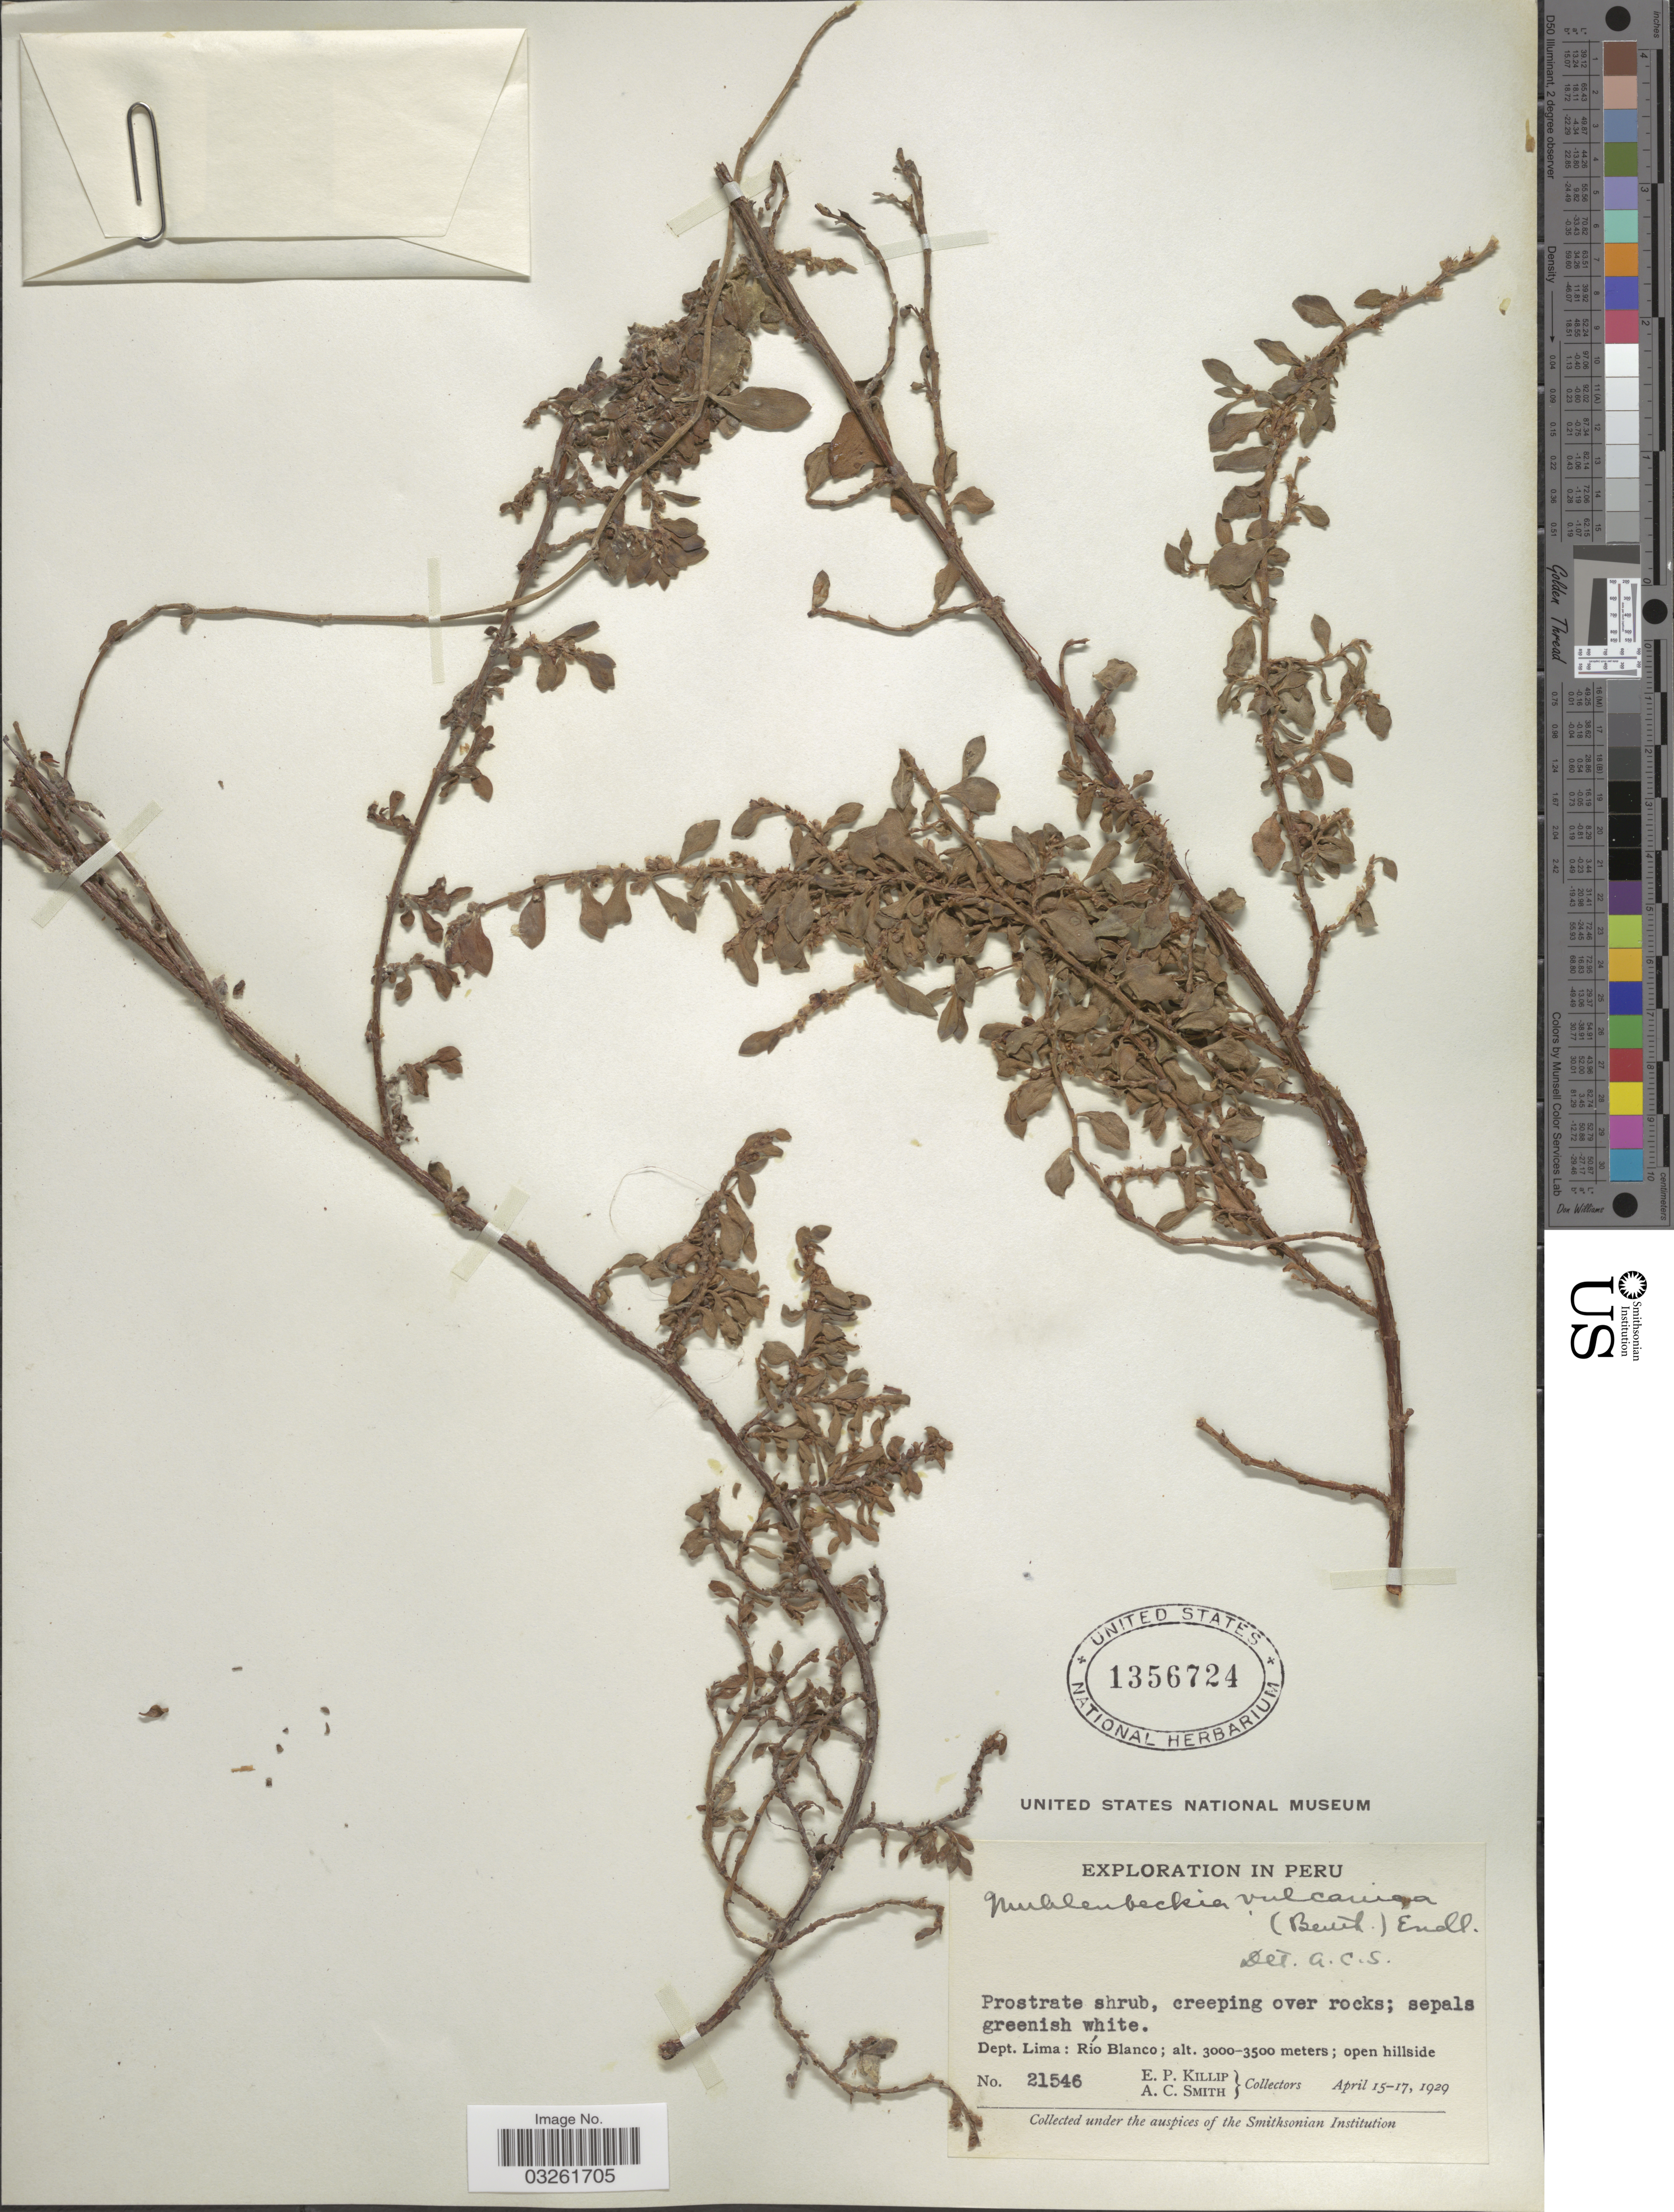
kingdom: Plantae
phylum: Tracheophyta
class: Magnoliopsida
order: Caryophyllales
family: Polygonaceae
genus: Muehlenbeckia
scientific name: Muehlenbeckia volcanica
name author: (Benth.) Endl.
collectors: E. P. Killip & A. C. Smith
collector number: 21546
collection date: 1929-04-15/1929-04-17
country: Peru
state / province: Lima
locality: Dept. Lima: Río Blanco.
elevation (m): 3000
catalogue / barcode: US 1356724